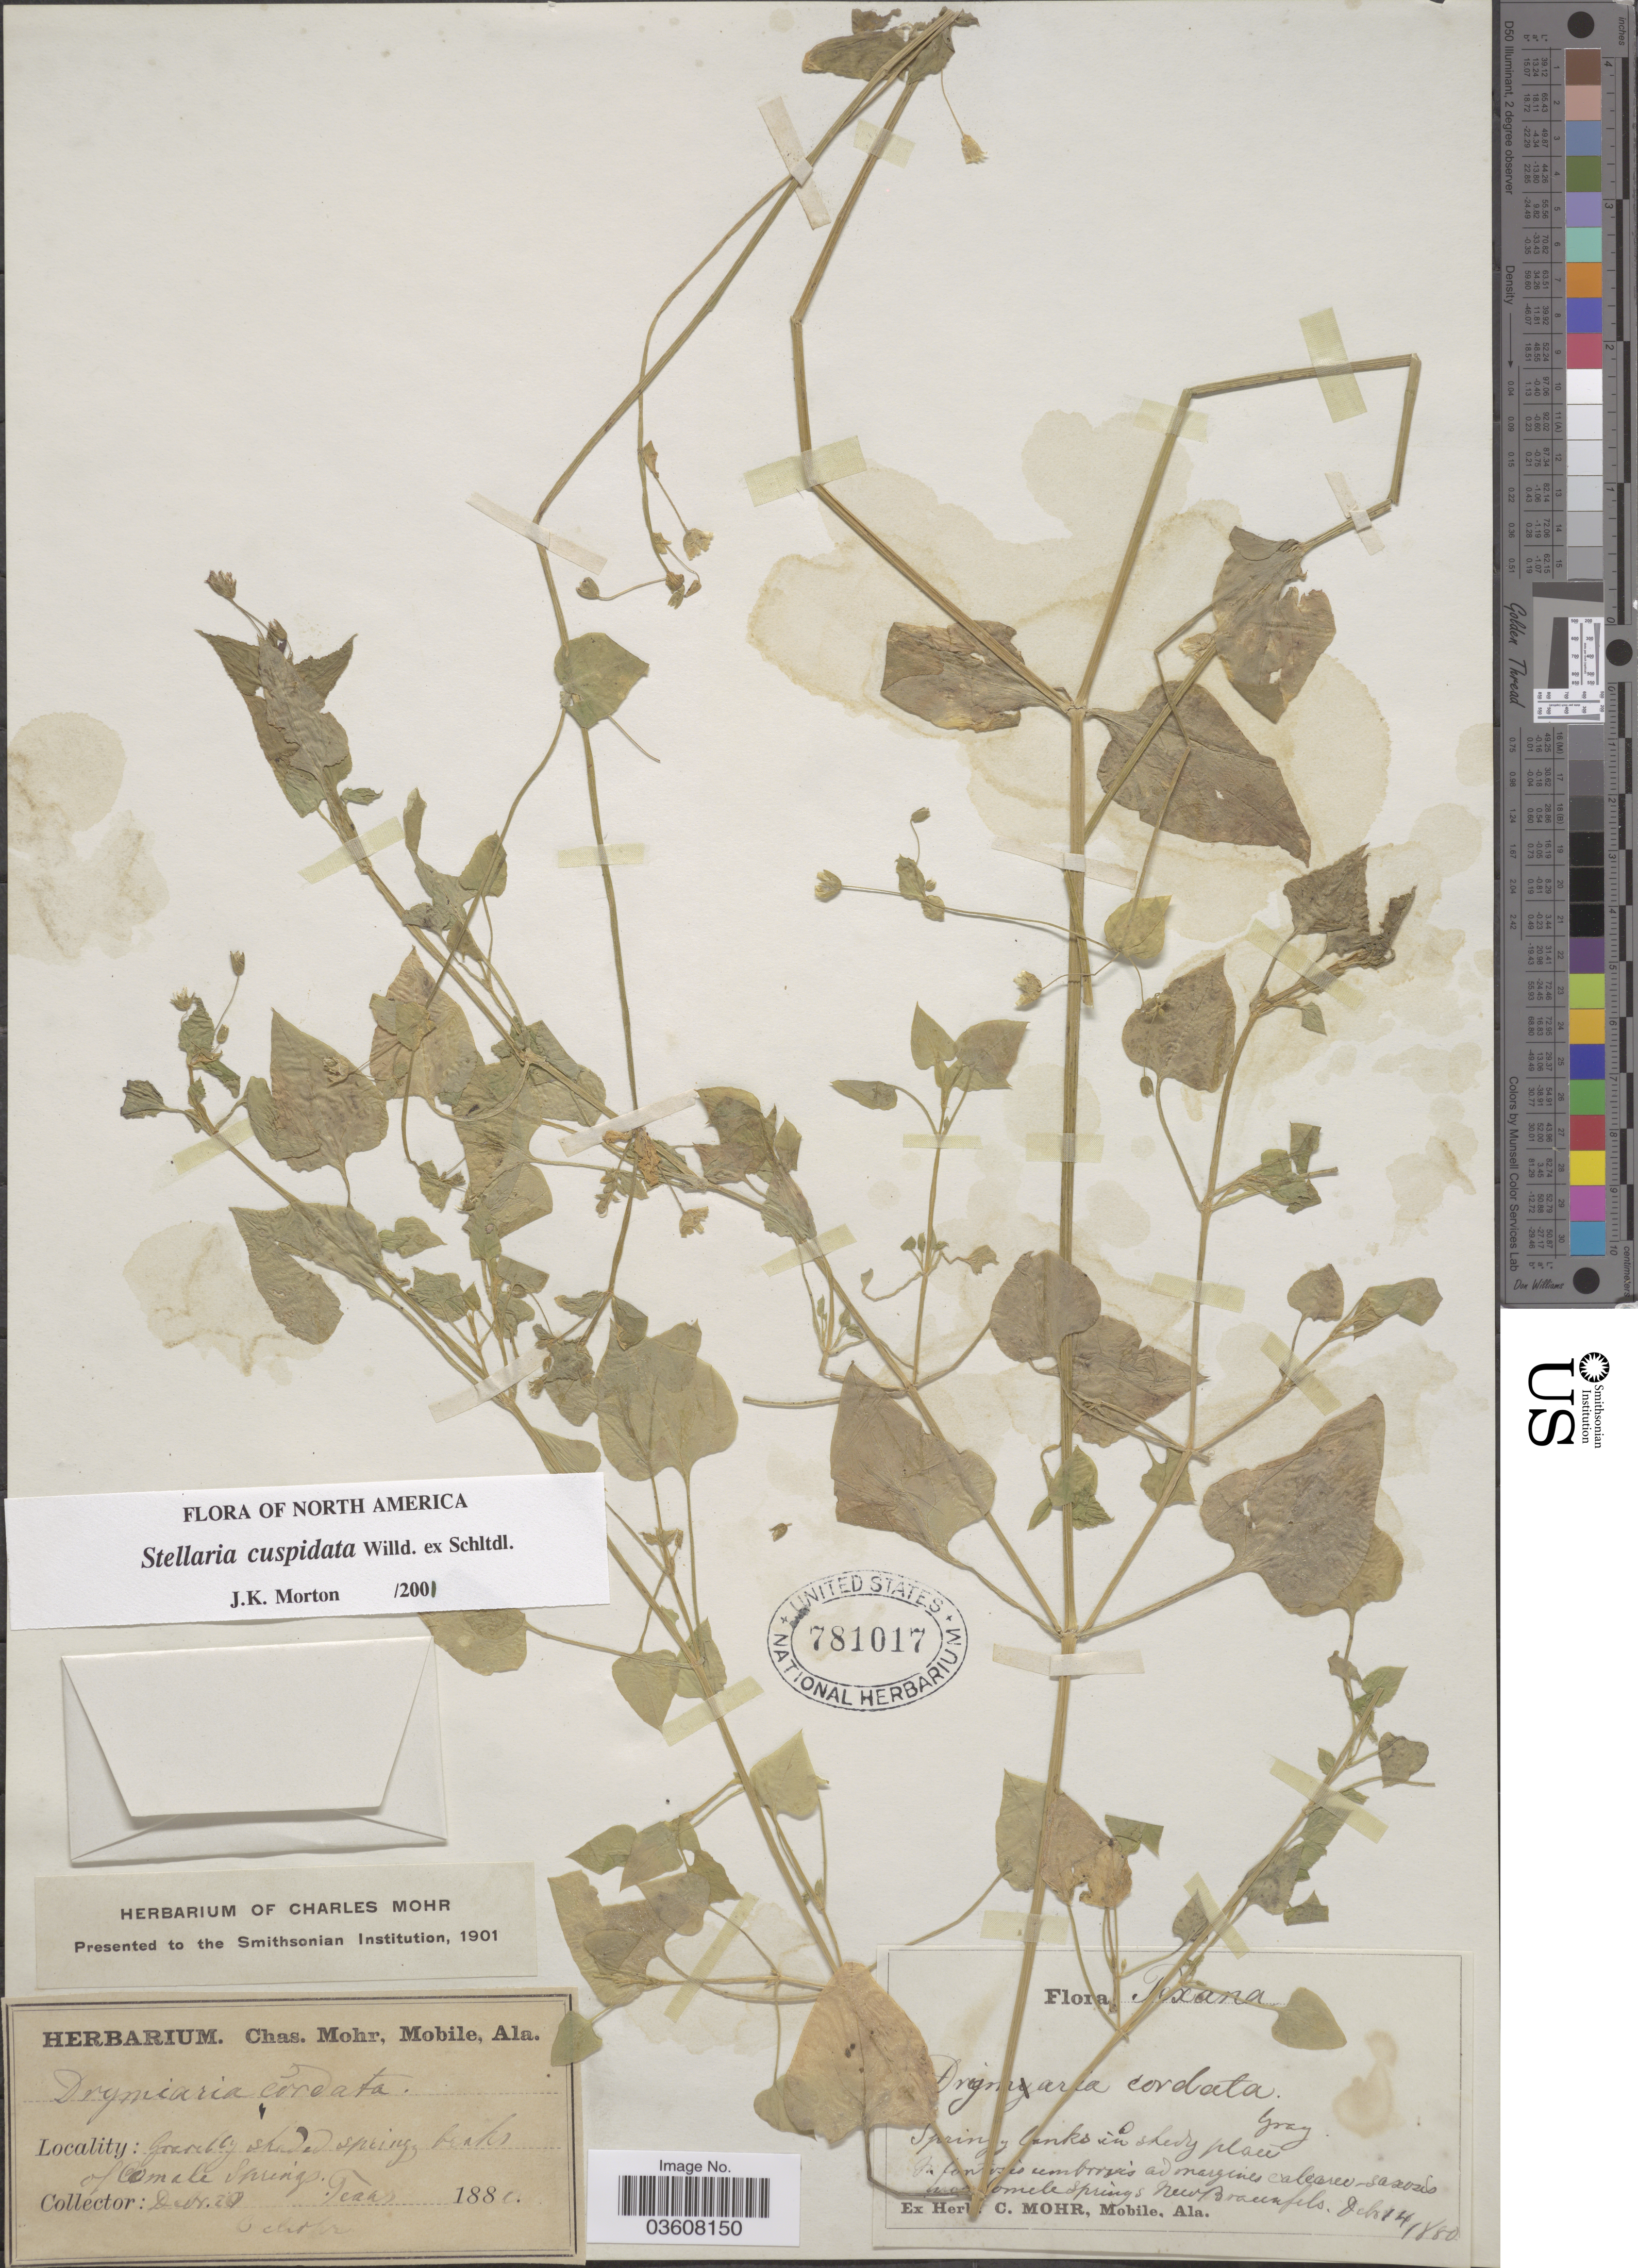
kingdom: Plantae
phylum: Tracheophyta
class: Magnoliopsida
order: Caryophyllales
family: Caryophyllaceae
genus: Stellaria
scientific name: Stellaria cuspidata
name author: Willd. ex Schltdl.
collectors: Mohr, C. T. (herbarium)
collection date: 1880-12-14/1880-12-20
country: United States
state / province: Texas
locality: Banks of Comale Springs. New Braunfels.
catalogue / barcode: US 781017